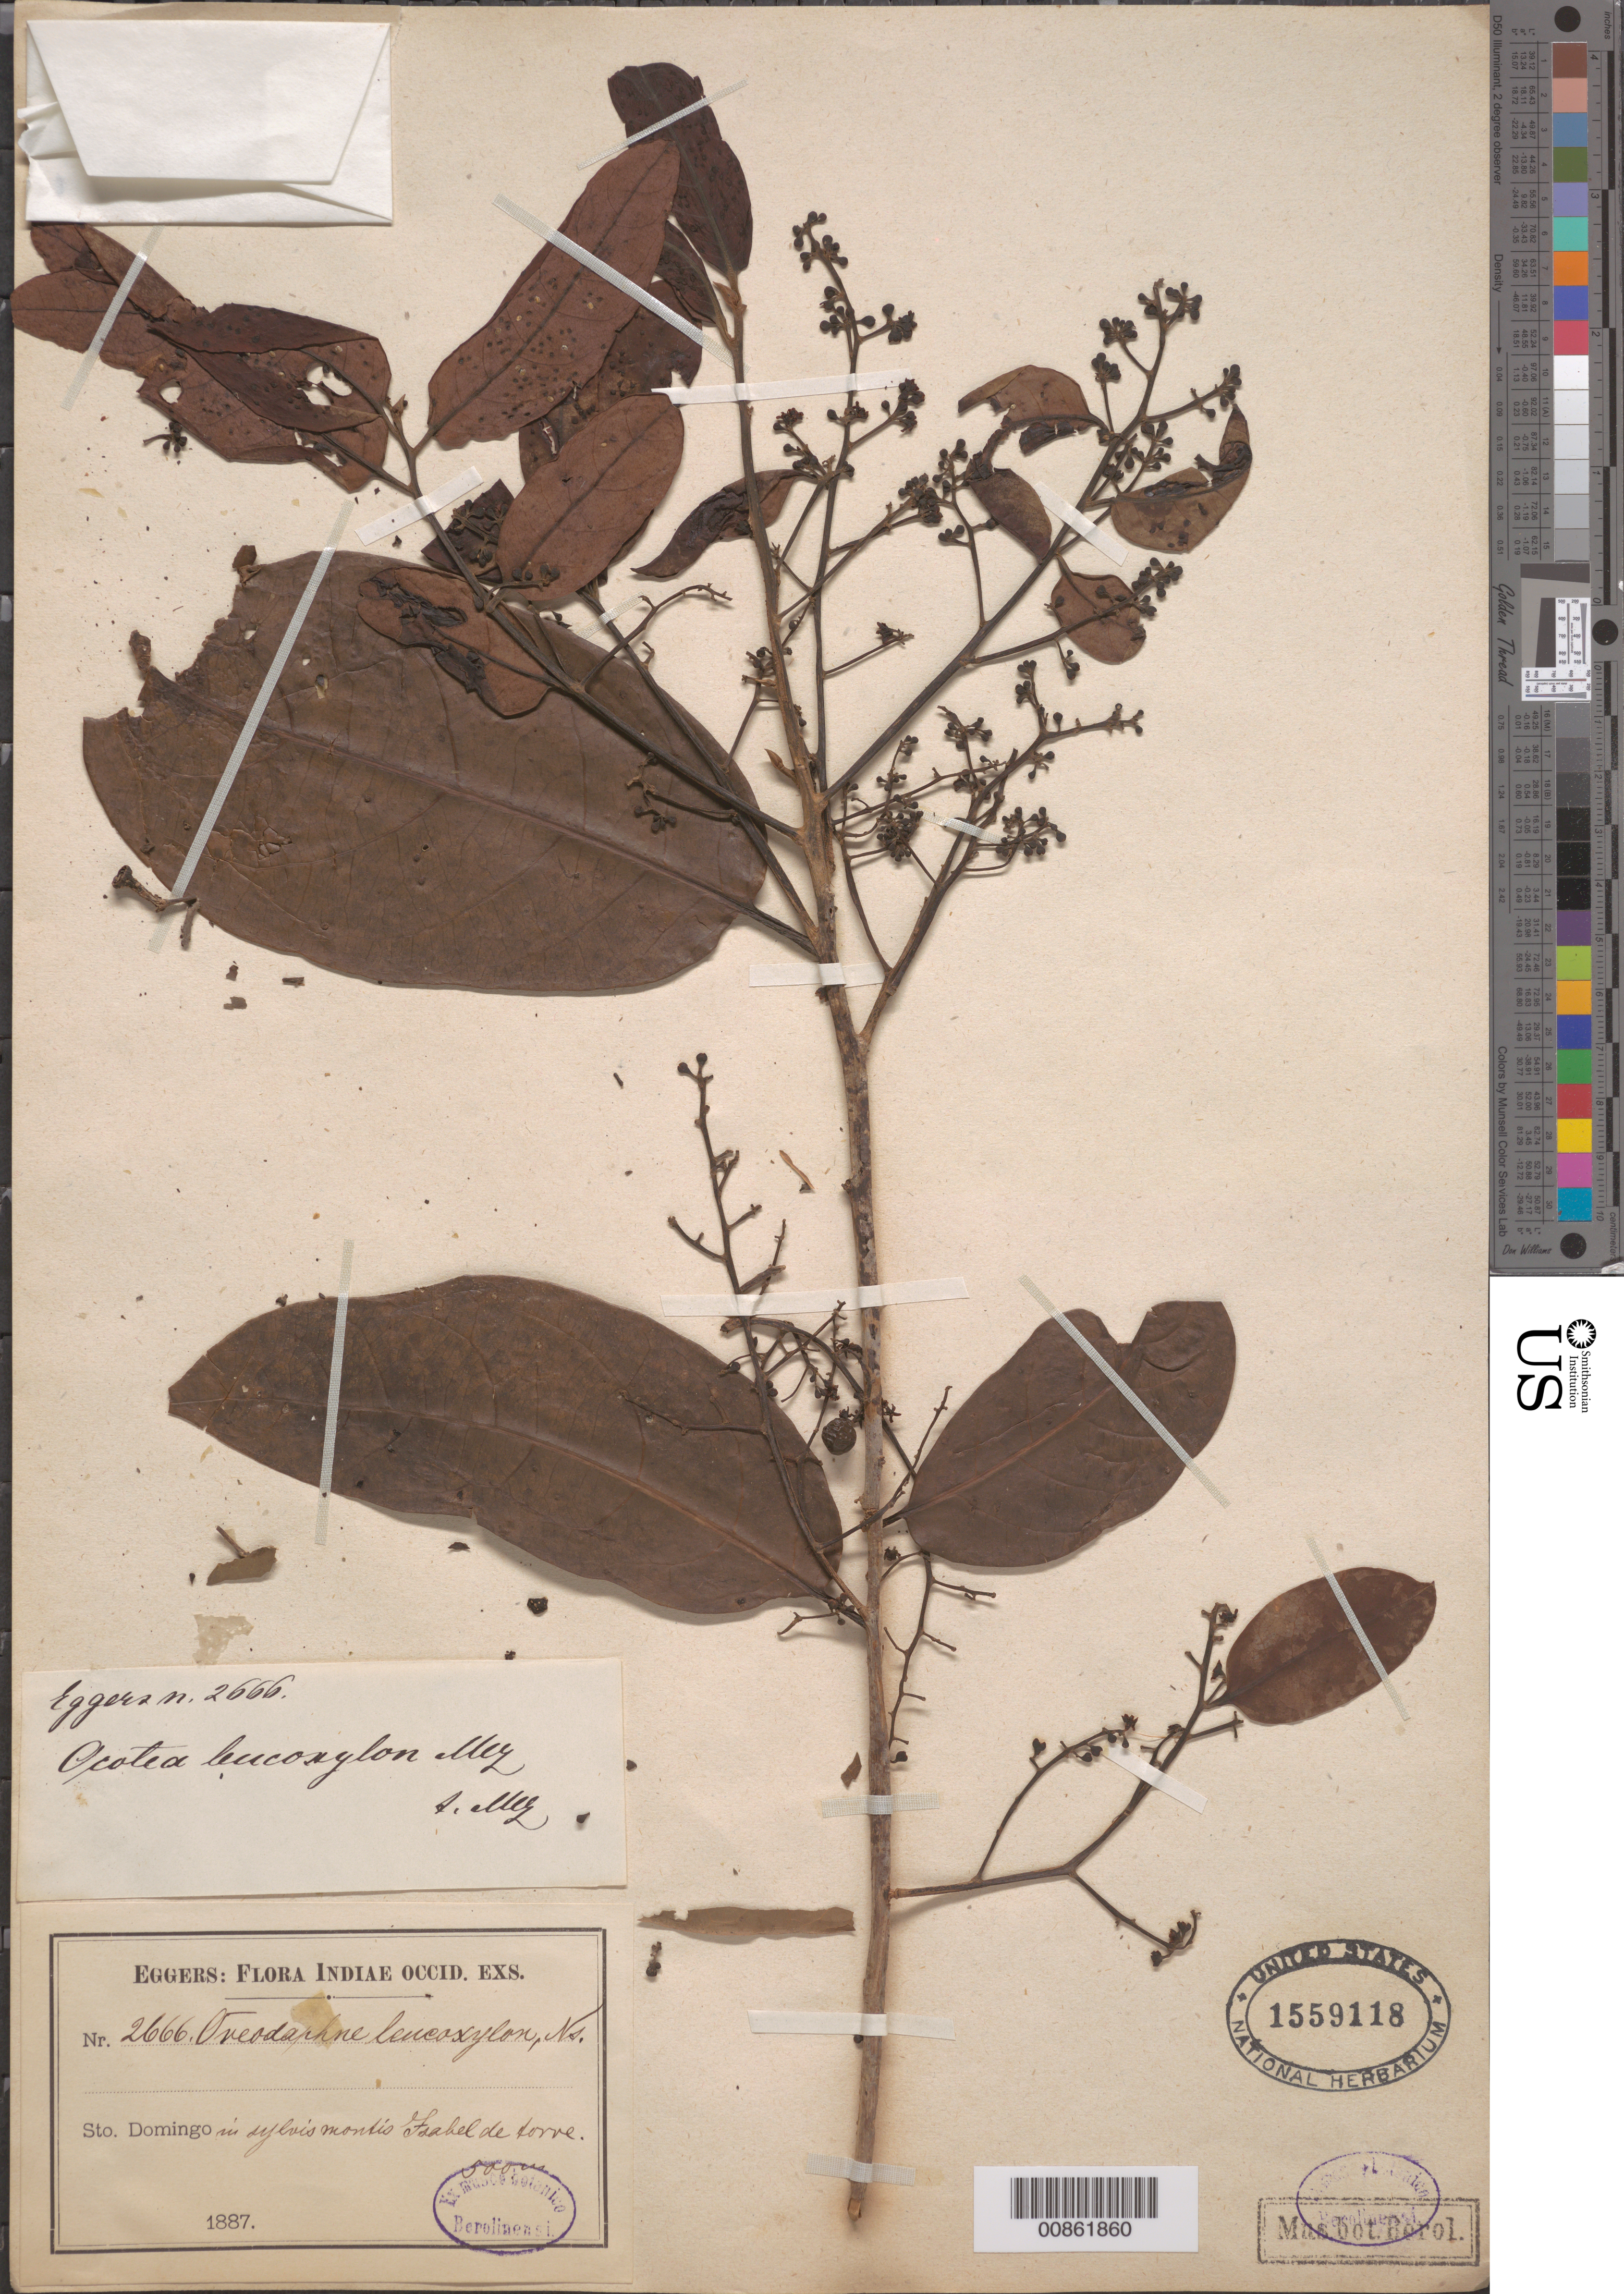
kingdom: Plantae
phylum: Tracheophyta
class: Magnoliopsida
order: Laurales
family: Lauraceae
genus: Ocotea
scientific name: Ocotea leucoxylon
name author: (Sw.) Laness.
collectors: H. F. A. von Eggers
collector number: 2666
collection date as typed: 1887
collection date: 1887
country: Dominican Republic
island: Hispaniola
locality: Sto. Domingo Isabel de Torre.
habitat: In sylvis montis.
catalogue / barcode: US 1559118